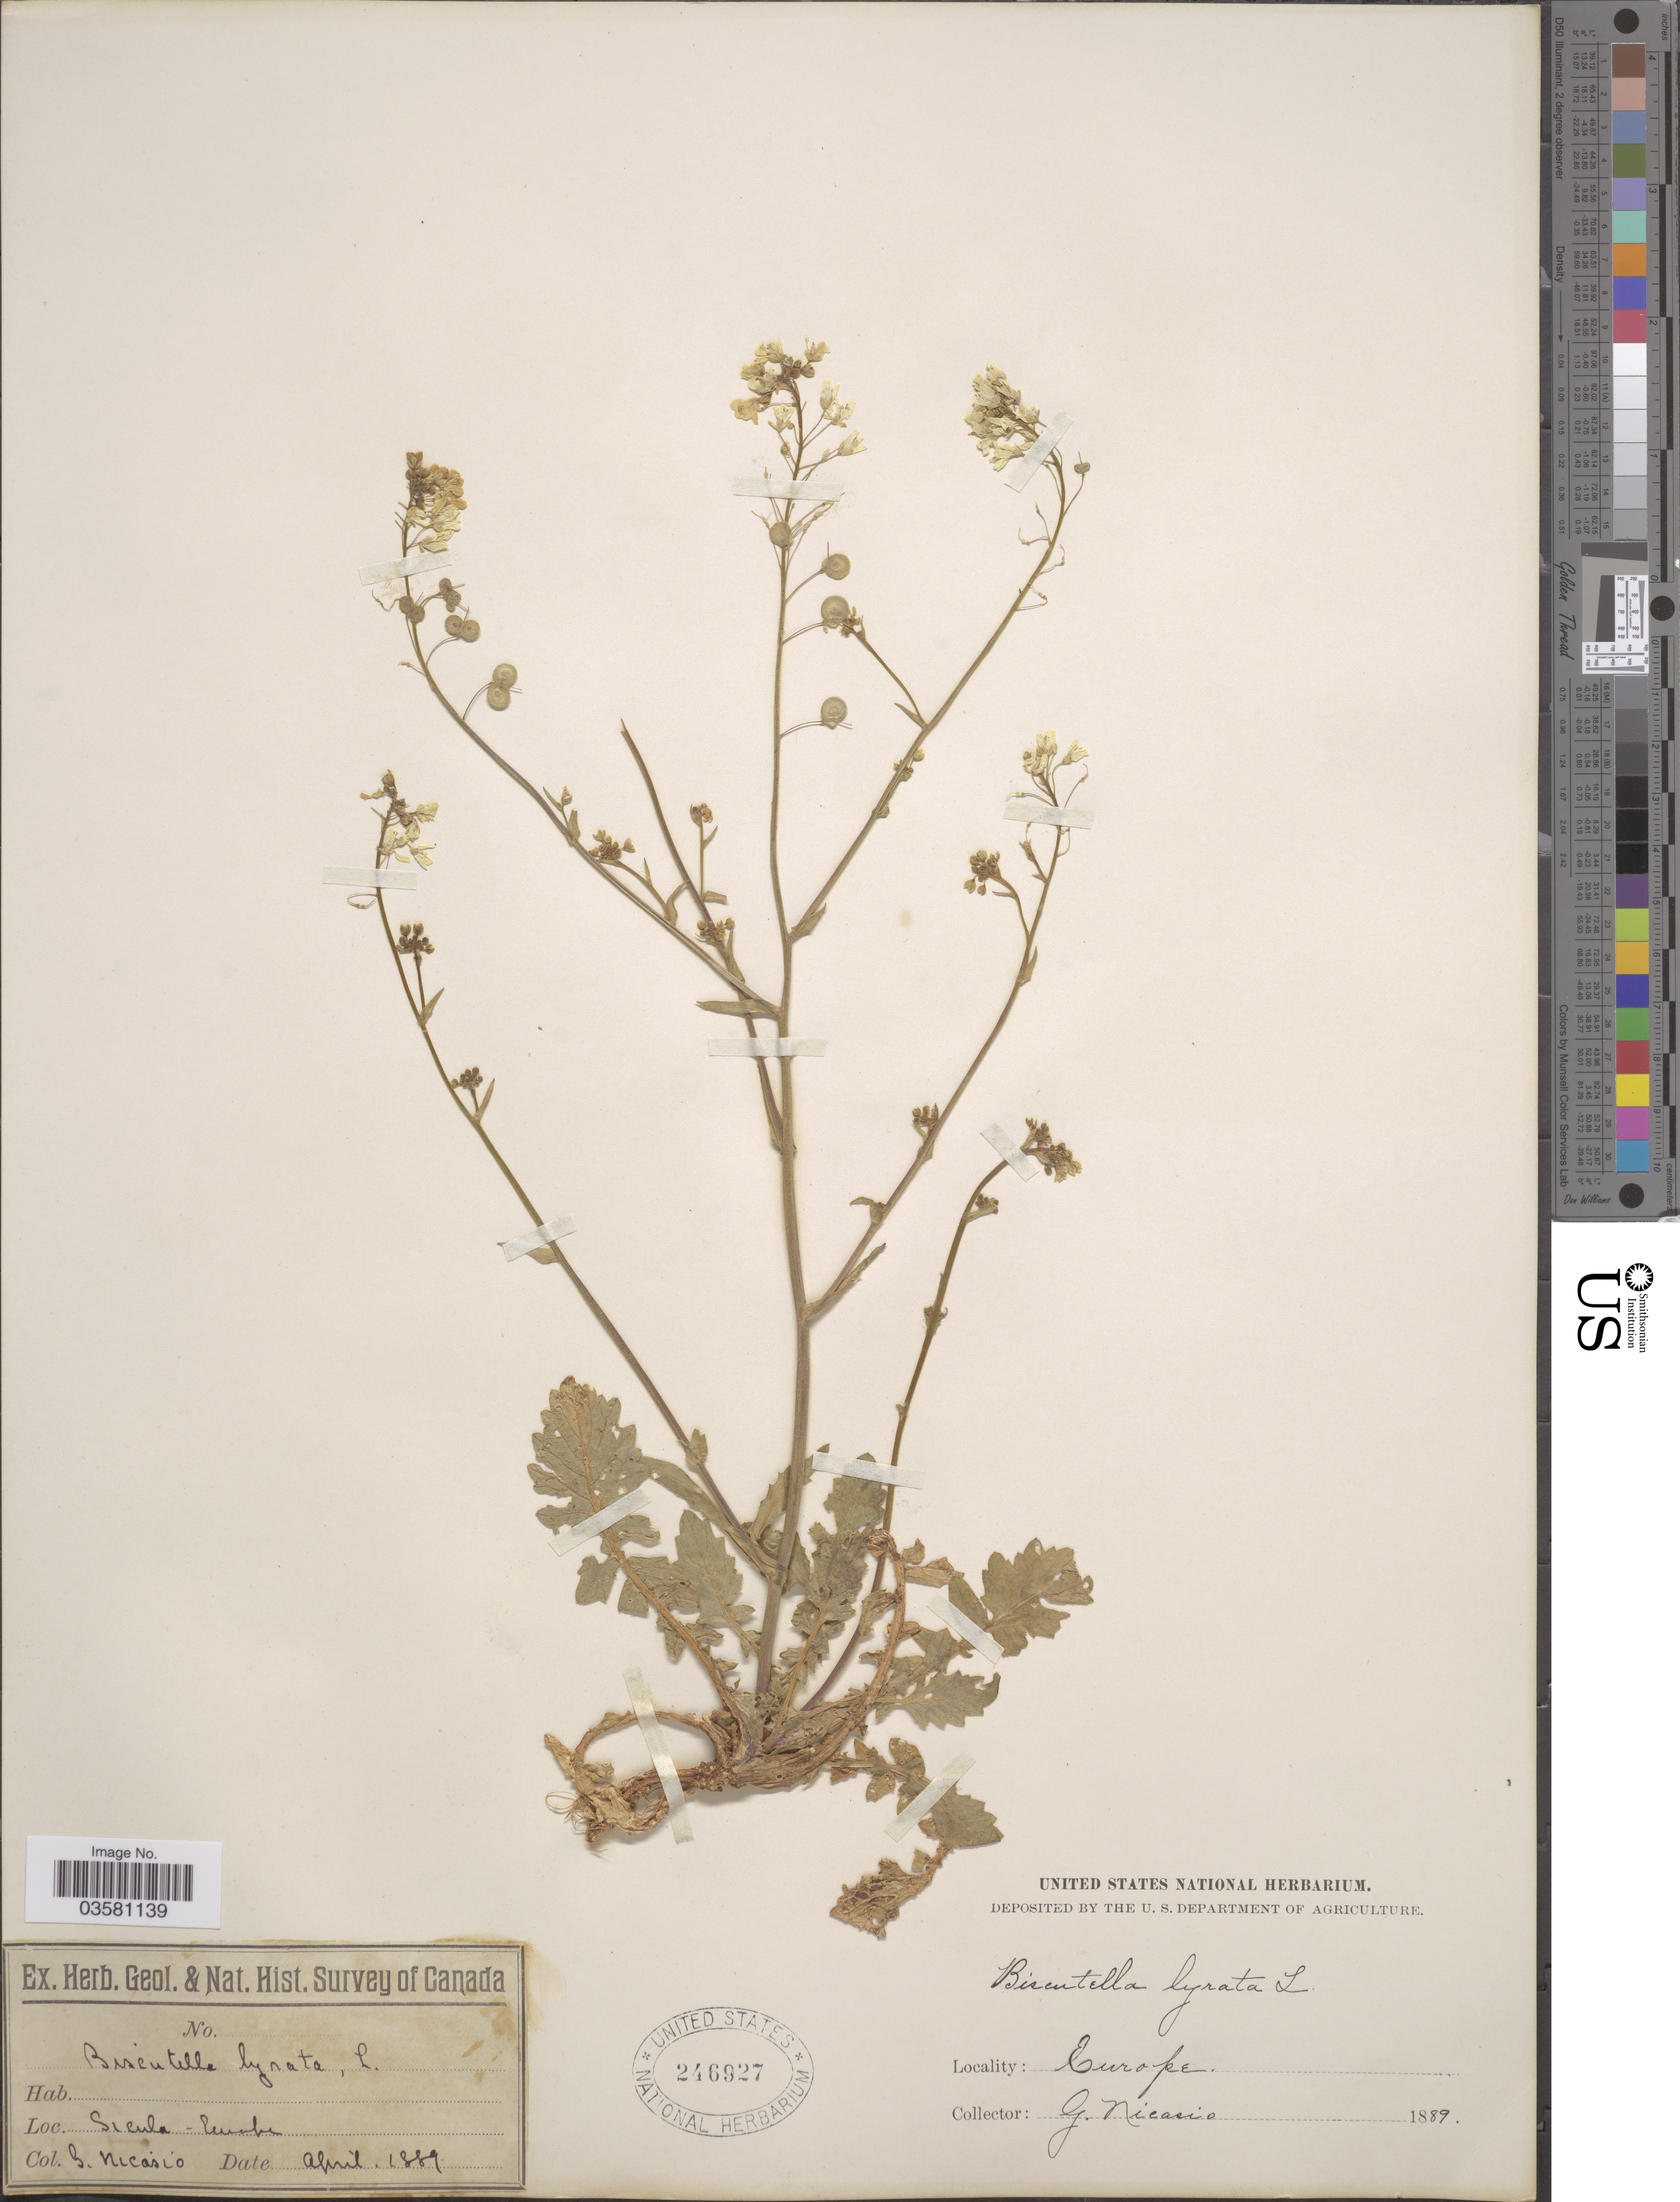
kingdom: Plantae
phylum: Tracheophyta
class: Magnoliopsida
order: Brassicales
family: Brassicaceae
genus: Biscutella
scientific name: Biscutella lyrata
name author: L.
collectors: G. Nicasio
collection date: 1889-04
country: Italy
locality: Sicula - Europe.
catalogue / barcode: US 246927